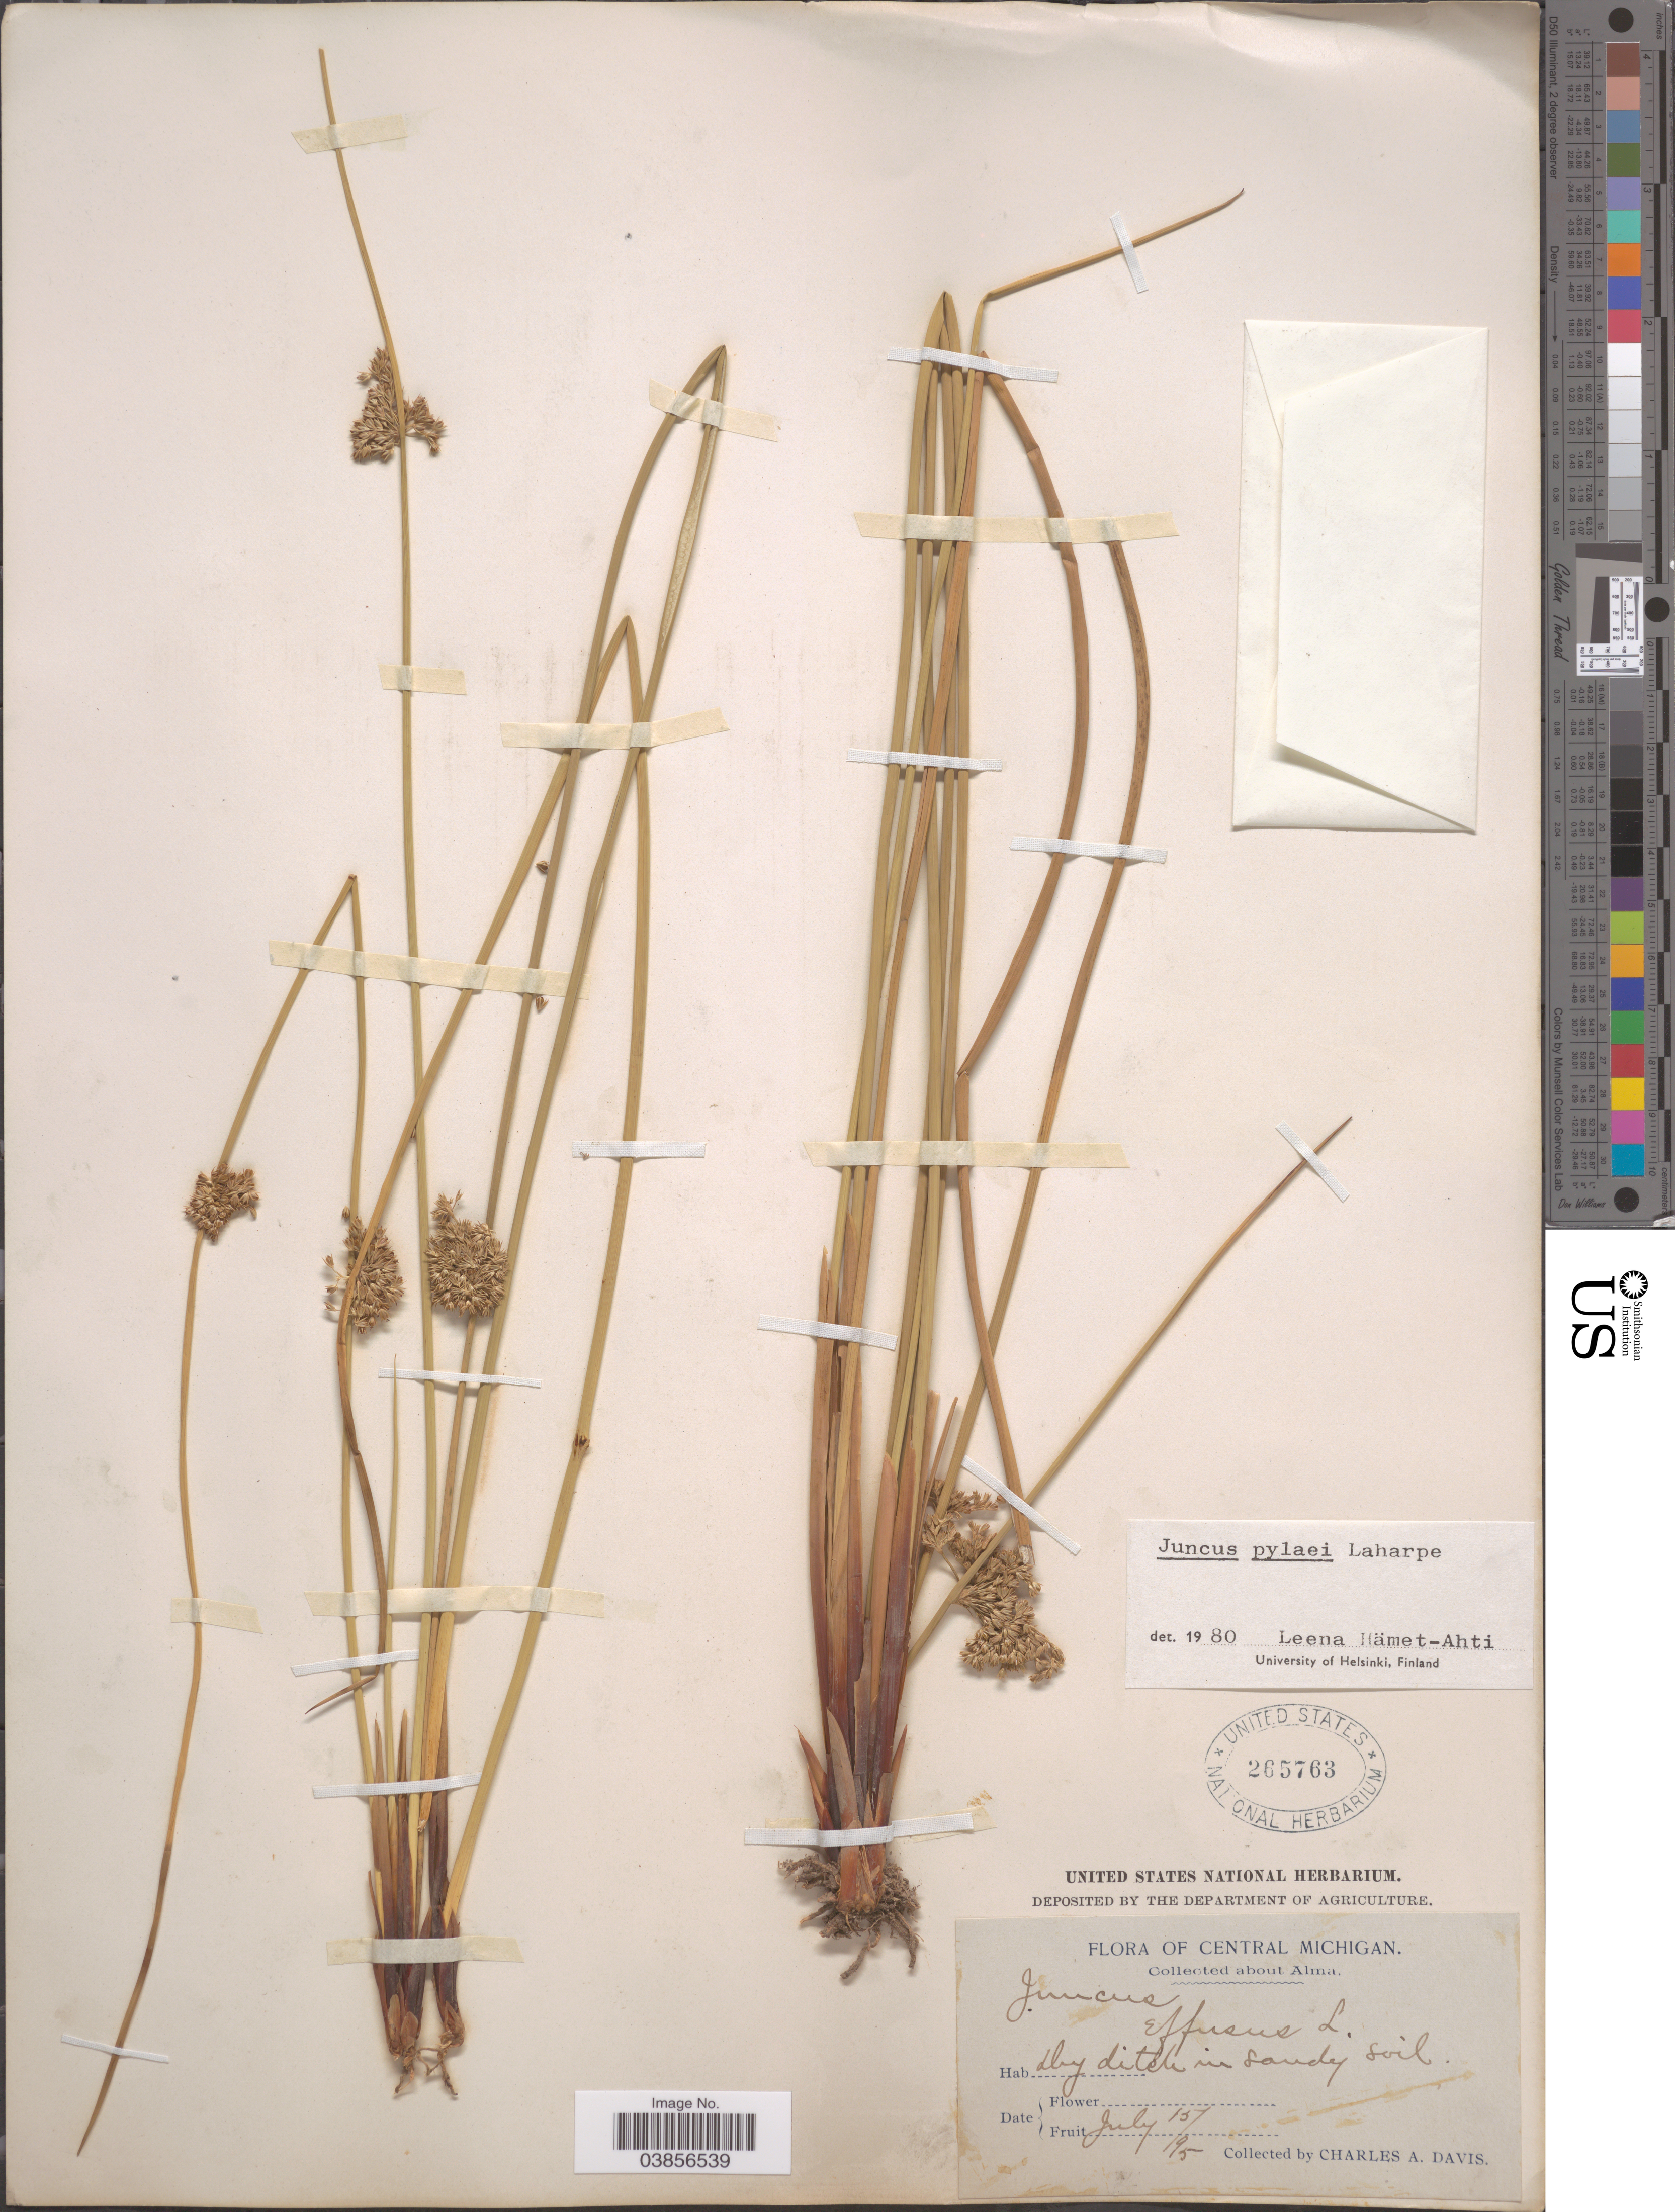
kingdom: Plantae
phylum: Tracheophyta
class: Liliopsida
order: Poales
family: Juncaceae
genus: Juncus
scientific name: Juncus pylaei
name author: Laharpe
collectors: C. Davis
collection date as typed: Transcribed d/m/y: 15/7/95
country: United States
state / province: Michigan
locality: Central Michigan. About Alma.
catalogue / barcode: US 265763